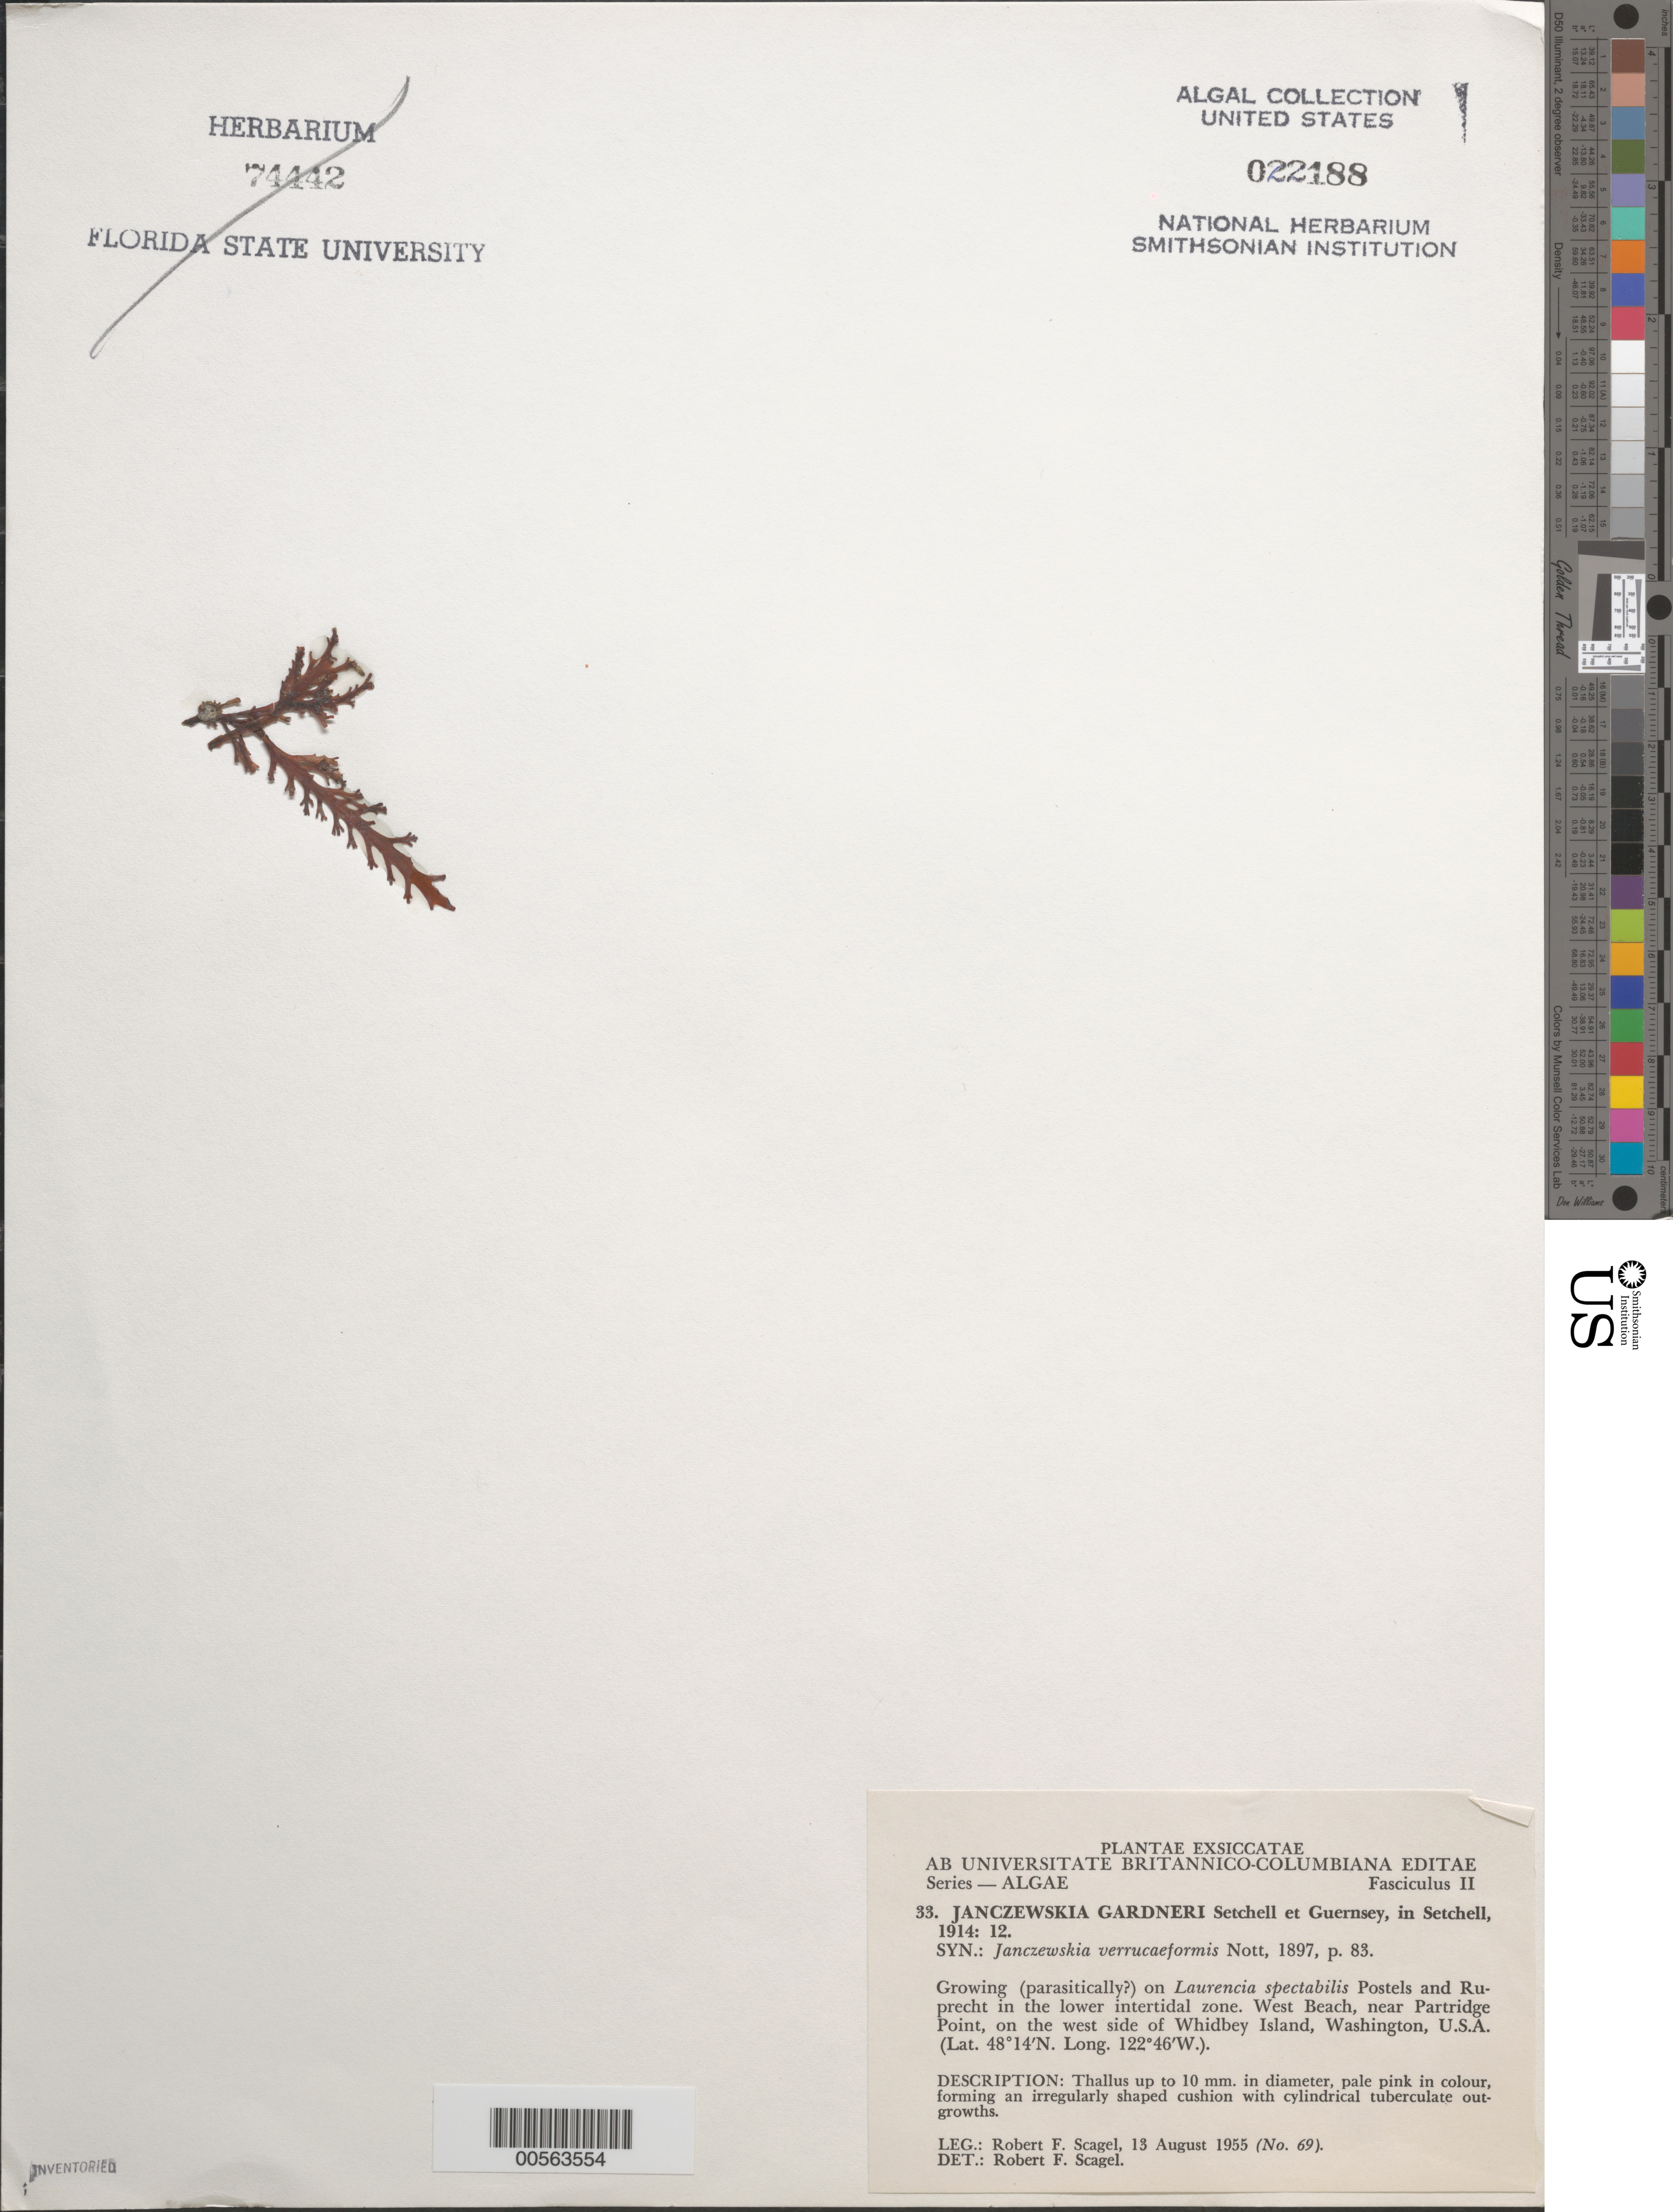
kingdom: Plantae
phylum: Rhodophyta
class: Florideophyceae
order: Ceramiales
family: Rhodomelaceae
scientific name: Heterojanczewskia gardneri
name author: (Setchell & Guernsey) K.W. Nam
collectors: R. F. Scagel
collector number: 69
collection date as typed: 13 Aug 1955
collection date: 1955-08-13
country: United States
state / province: Washington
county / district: Island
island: Whidbey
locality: West Beach, near Partridge Point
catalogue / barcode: US 22188